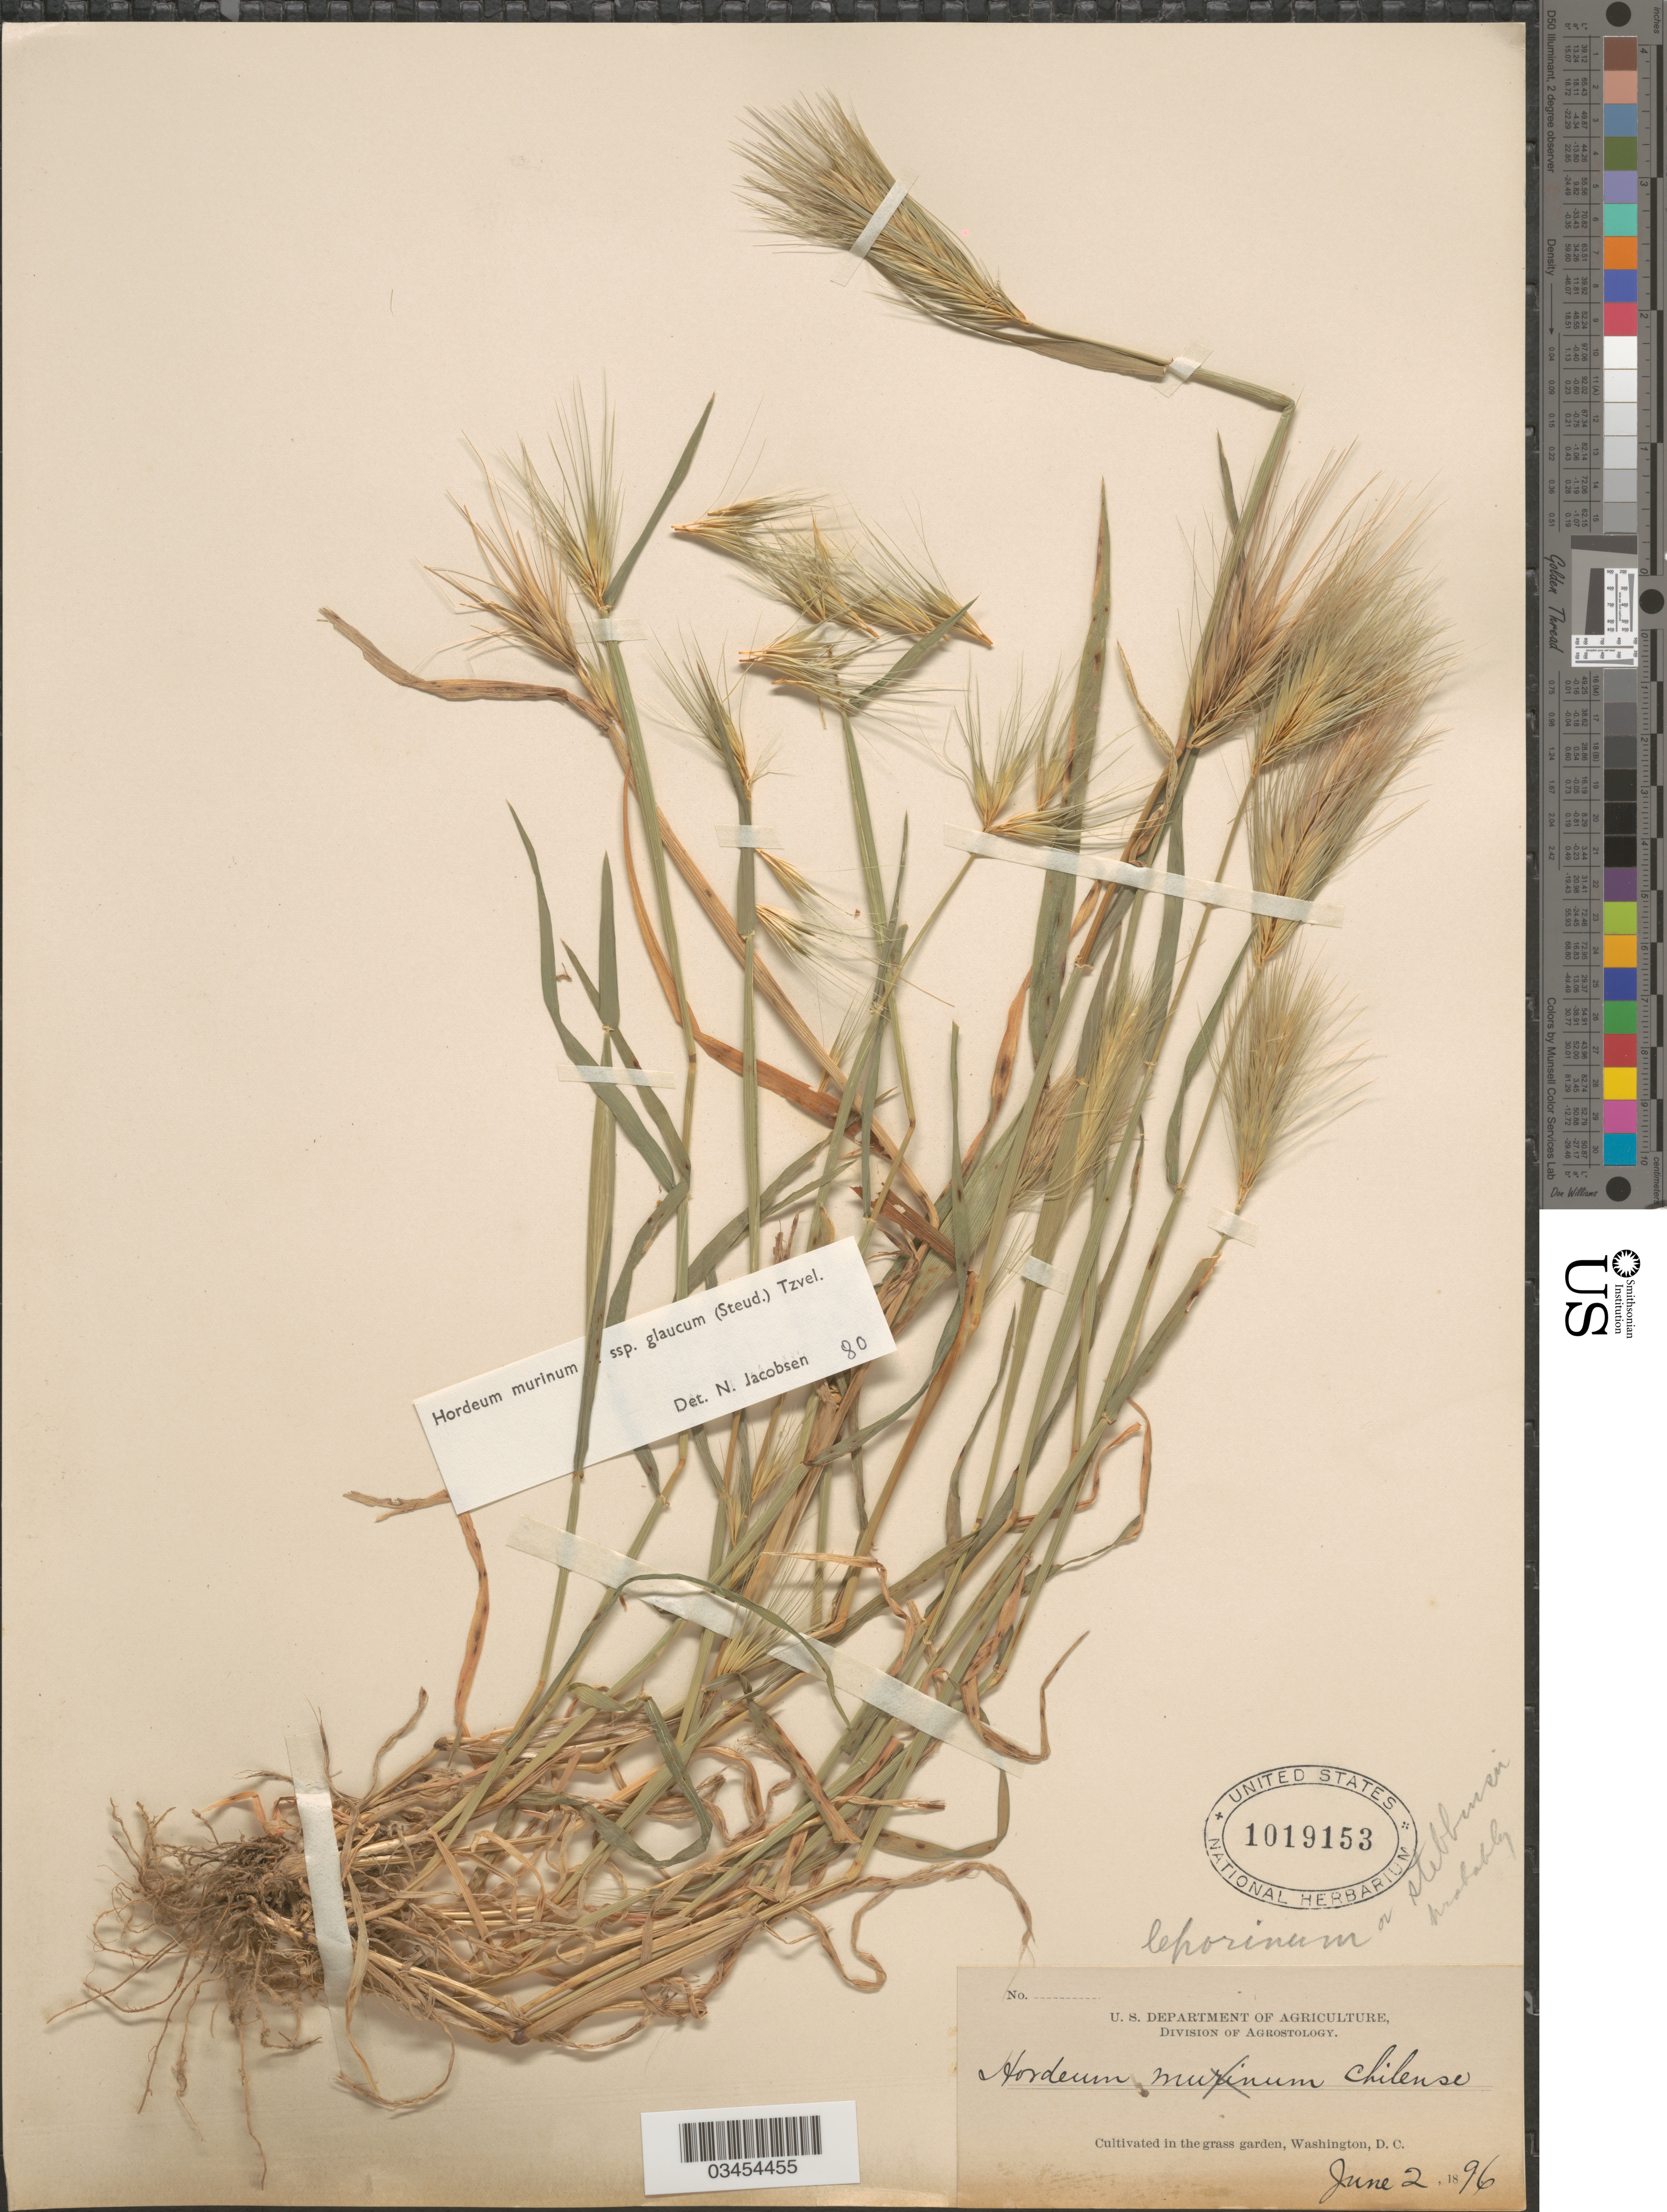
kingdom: Plantae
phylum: Tracheophyta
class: Liliopsida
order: Poales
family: Poaceae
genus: Hordeum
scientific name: Hordeum murinum subsp. glaucum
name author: (Steud.) Tzvelev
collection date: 1896-06-02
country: United States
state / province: District of Columbia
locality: In the grass garden.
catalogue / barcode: US 1019153